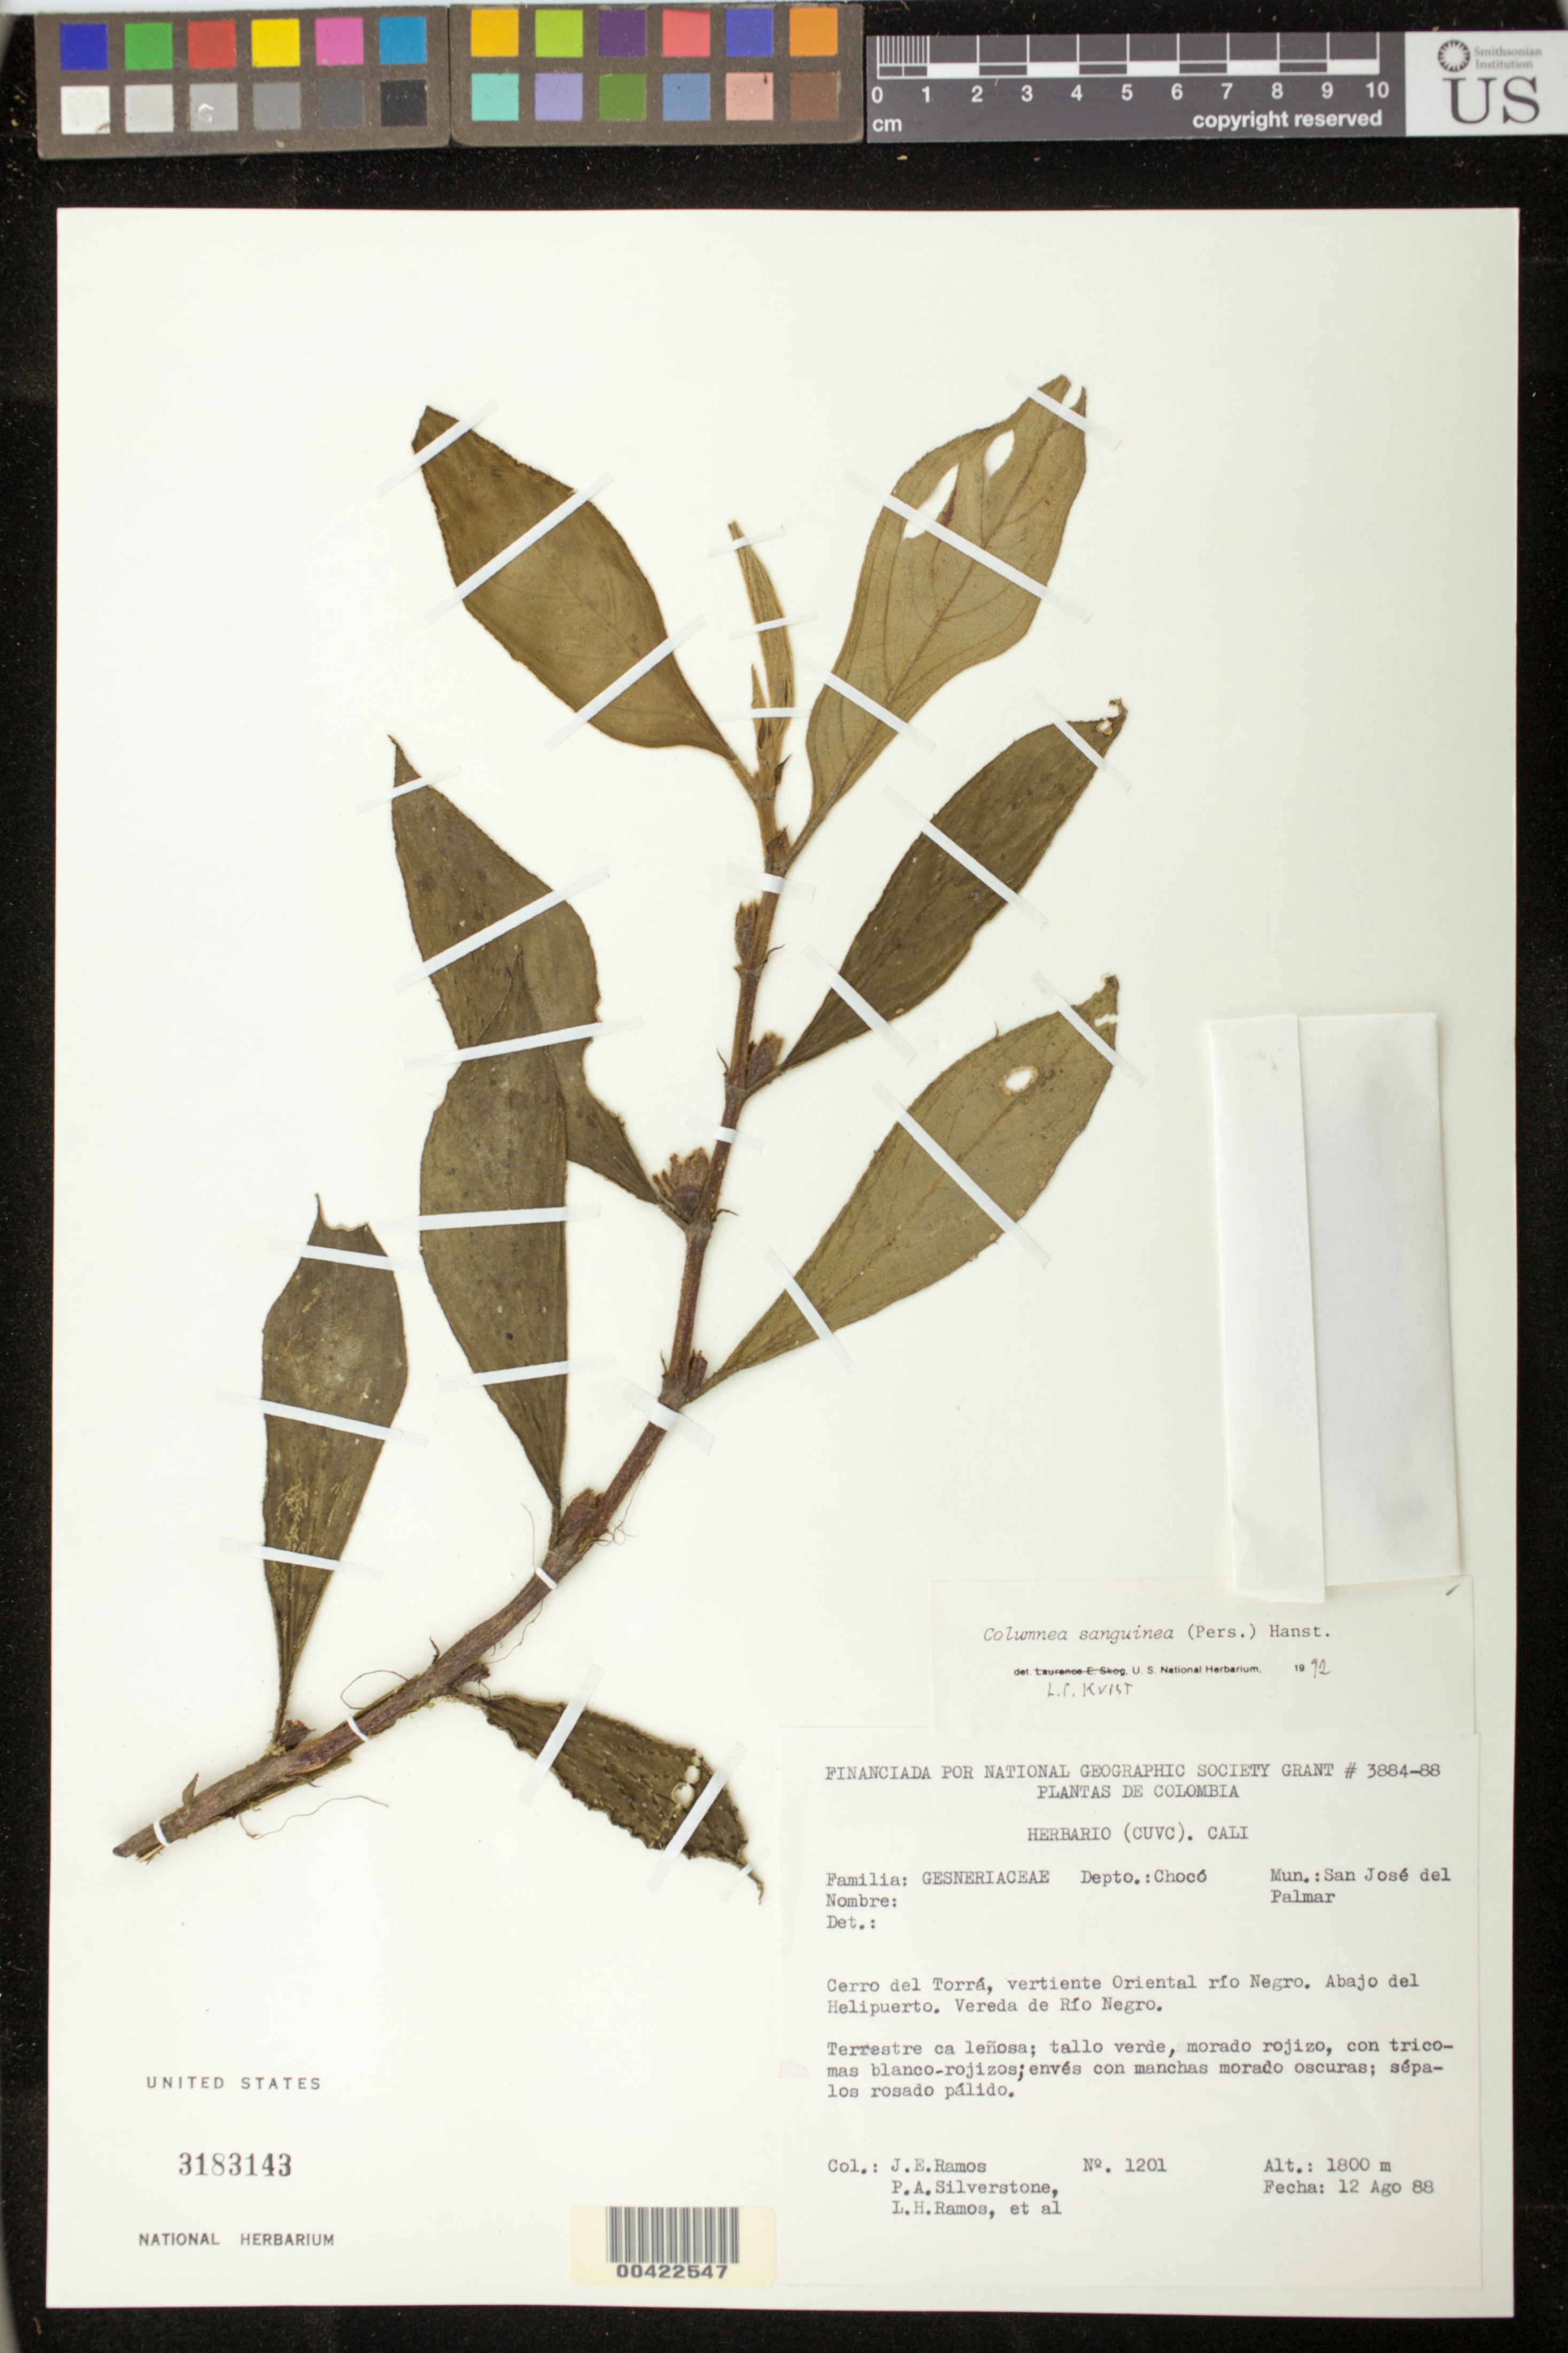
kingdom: Plantae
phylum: Tracheophyta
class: Magnoliopsida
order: Lamiales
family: Gesneriaceae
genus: Columnea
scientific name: Columnea sanguinea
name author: (Pers.) Hanst.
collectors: J. E. Ramos, P. A. Silverstone-Sopkin, L. Ramos & et al.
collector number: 1201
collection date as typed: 12 Aug 1988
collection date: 1988-08-12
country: Colombia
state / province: Chocó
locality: San Jose del Palmar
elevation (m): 1800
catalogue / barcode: US 3183143